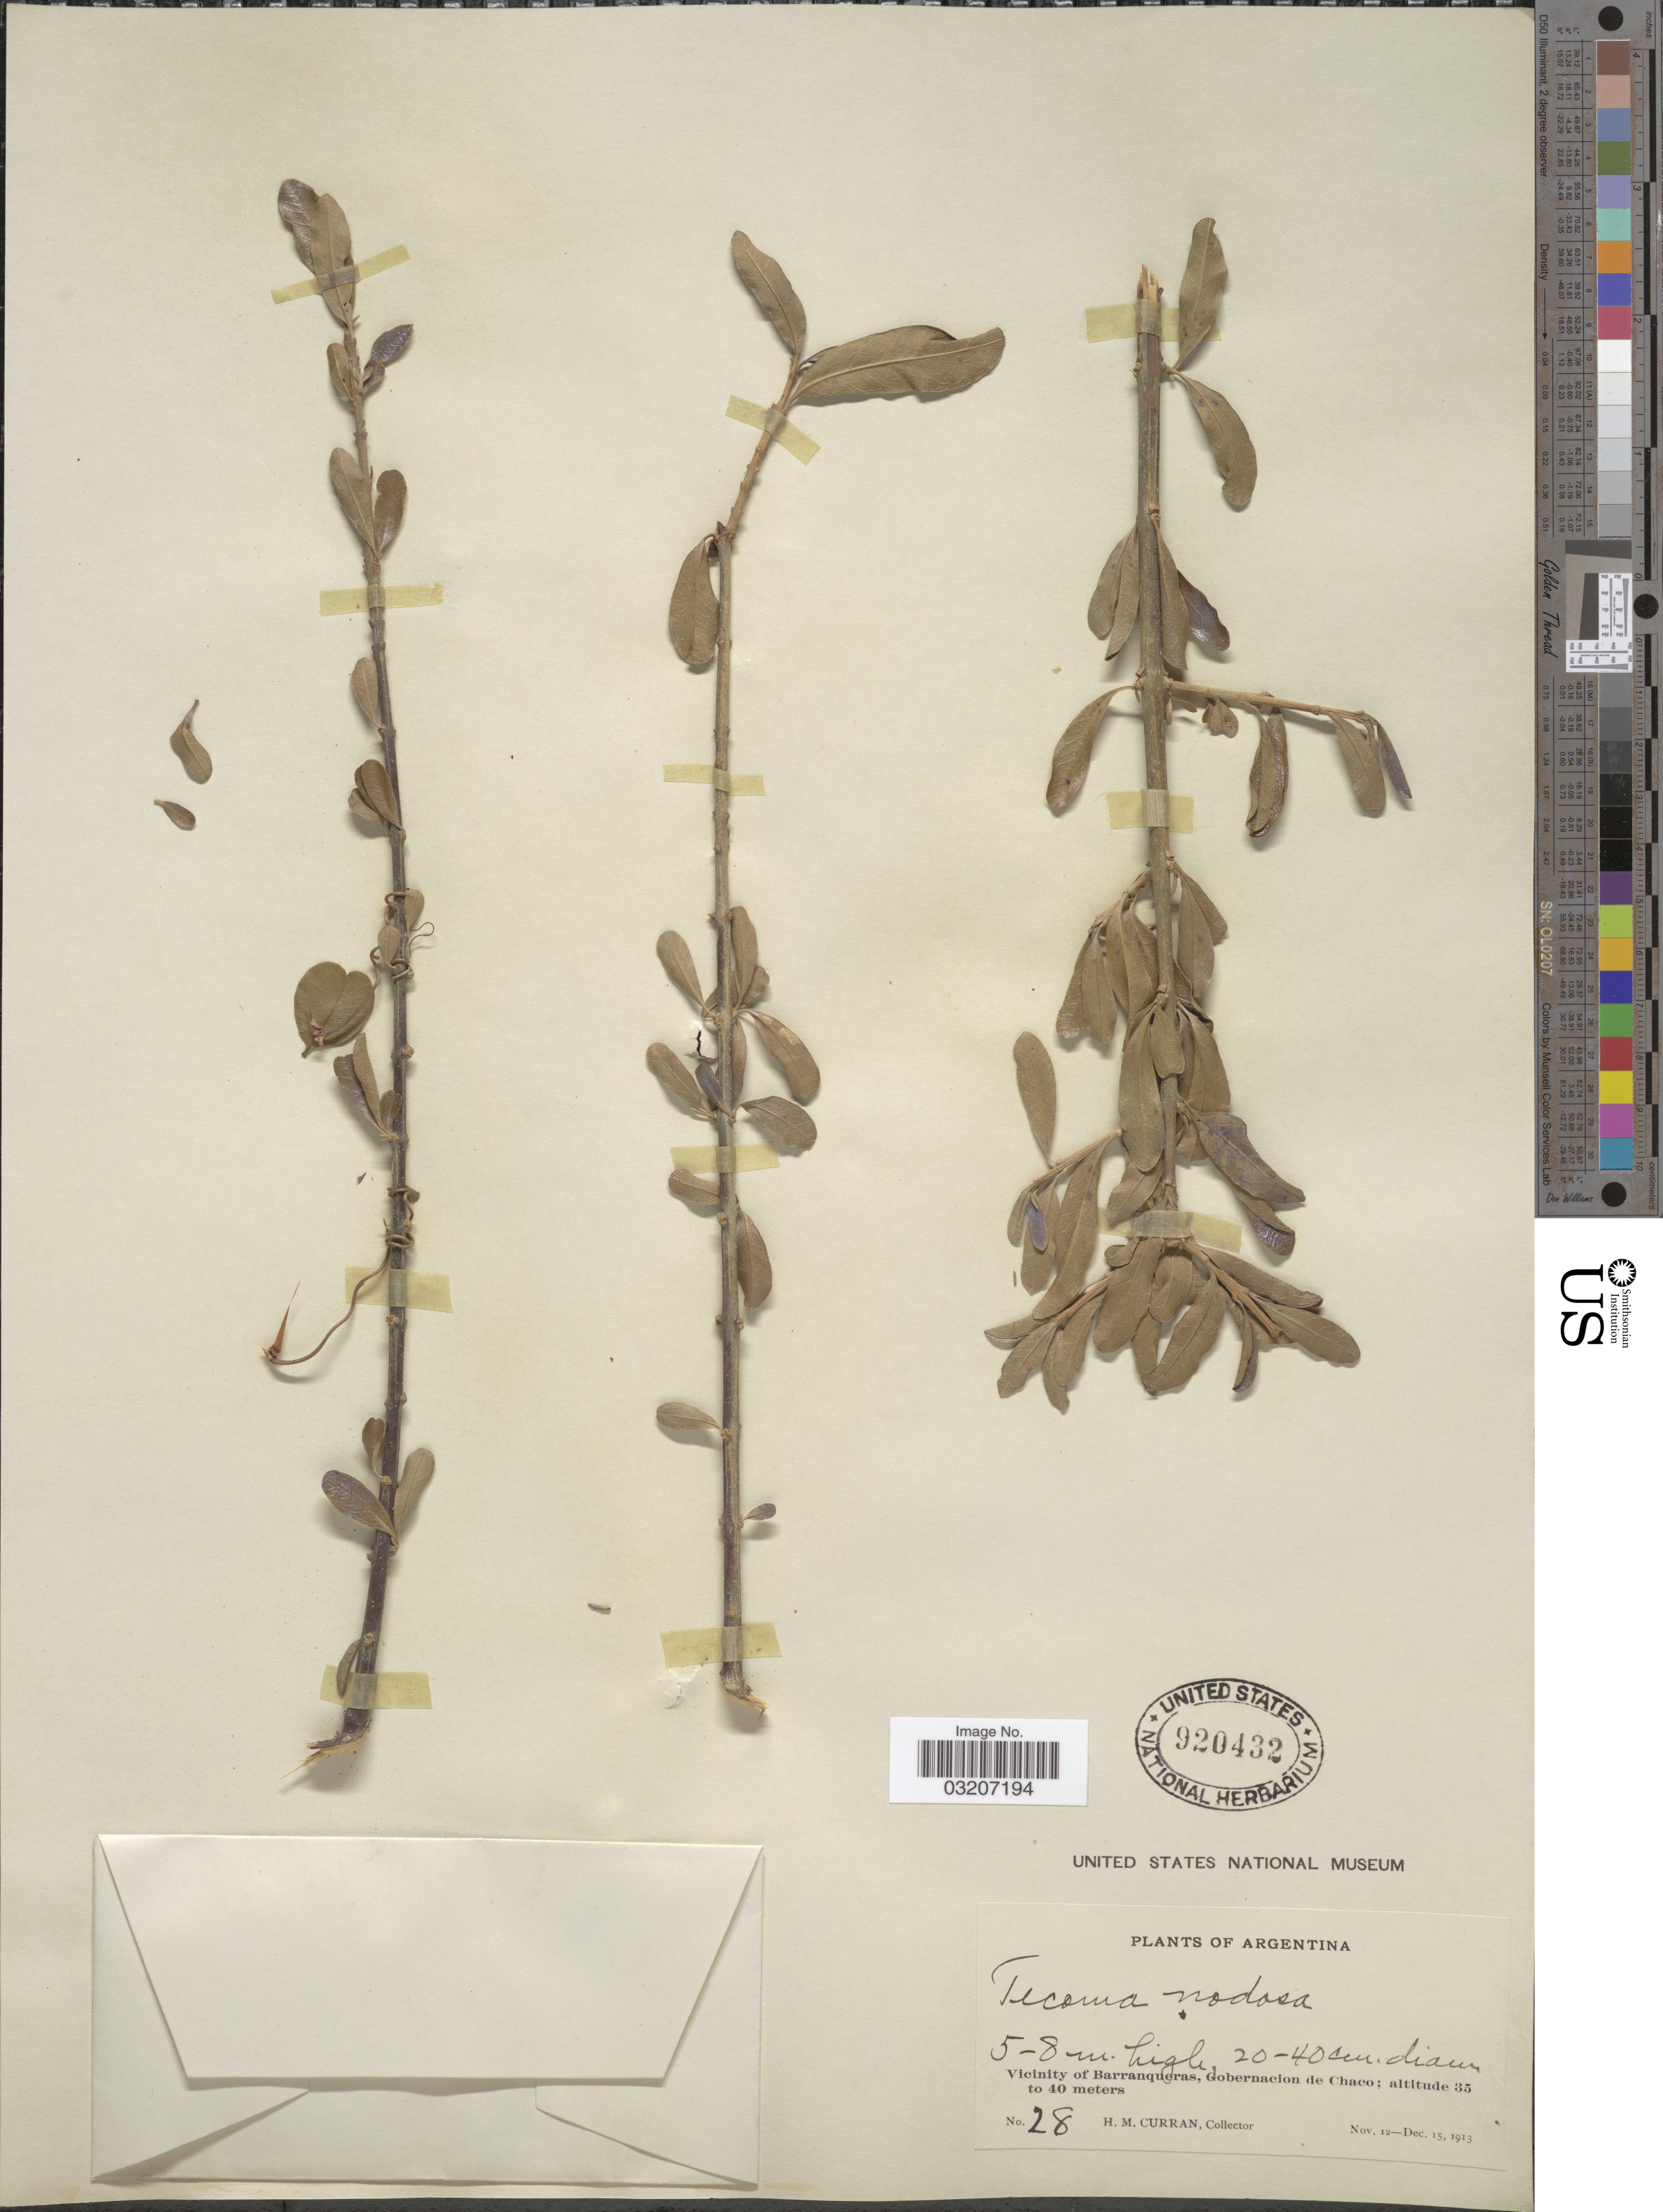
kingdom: Plantae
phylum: Tracheophyta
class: Magnoliopsida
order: Lamiales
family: Bignoniaceae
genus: Tabebuia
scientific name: Tabebuia nodosa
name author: (Griseb.) Griseb.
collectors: H. M. Curran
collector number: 28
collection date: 1913-11-12/1913-12-15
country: Argentina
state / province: Chaco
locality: Vicinity of Barranqueras, Gobernacion de Chaco.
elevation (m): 35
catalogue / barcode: US 920432